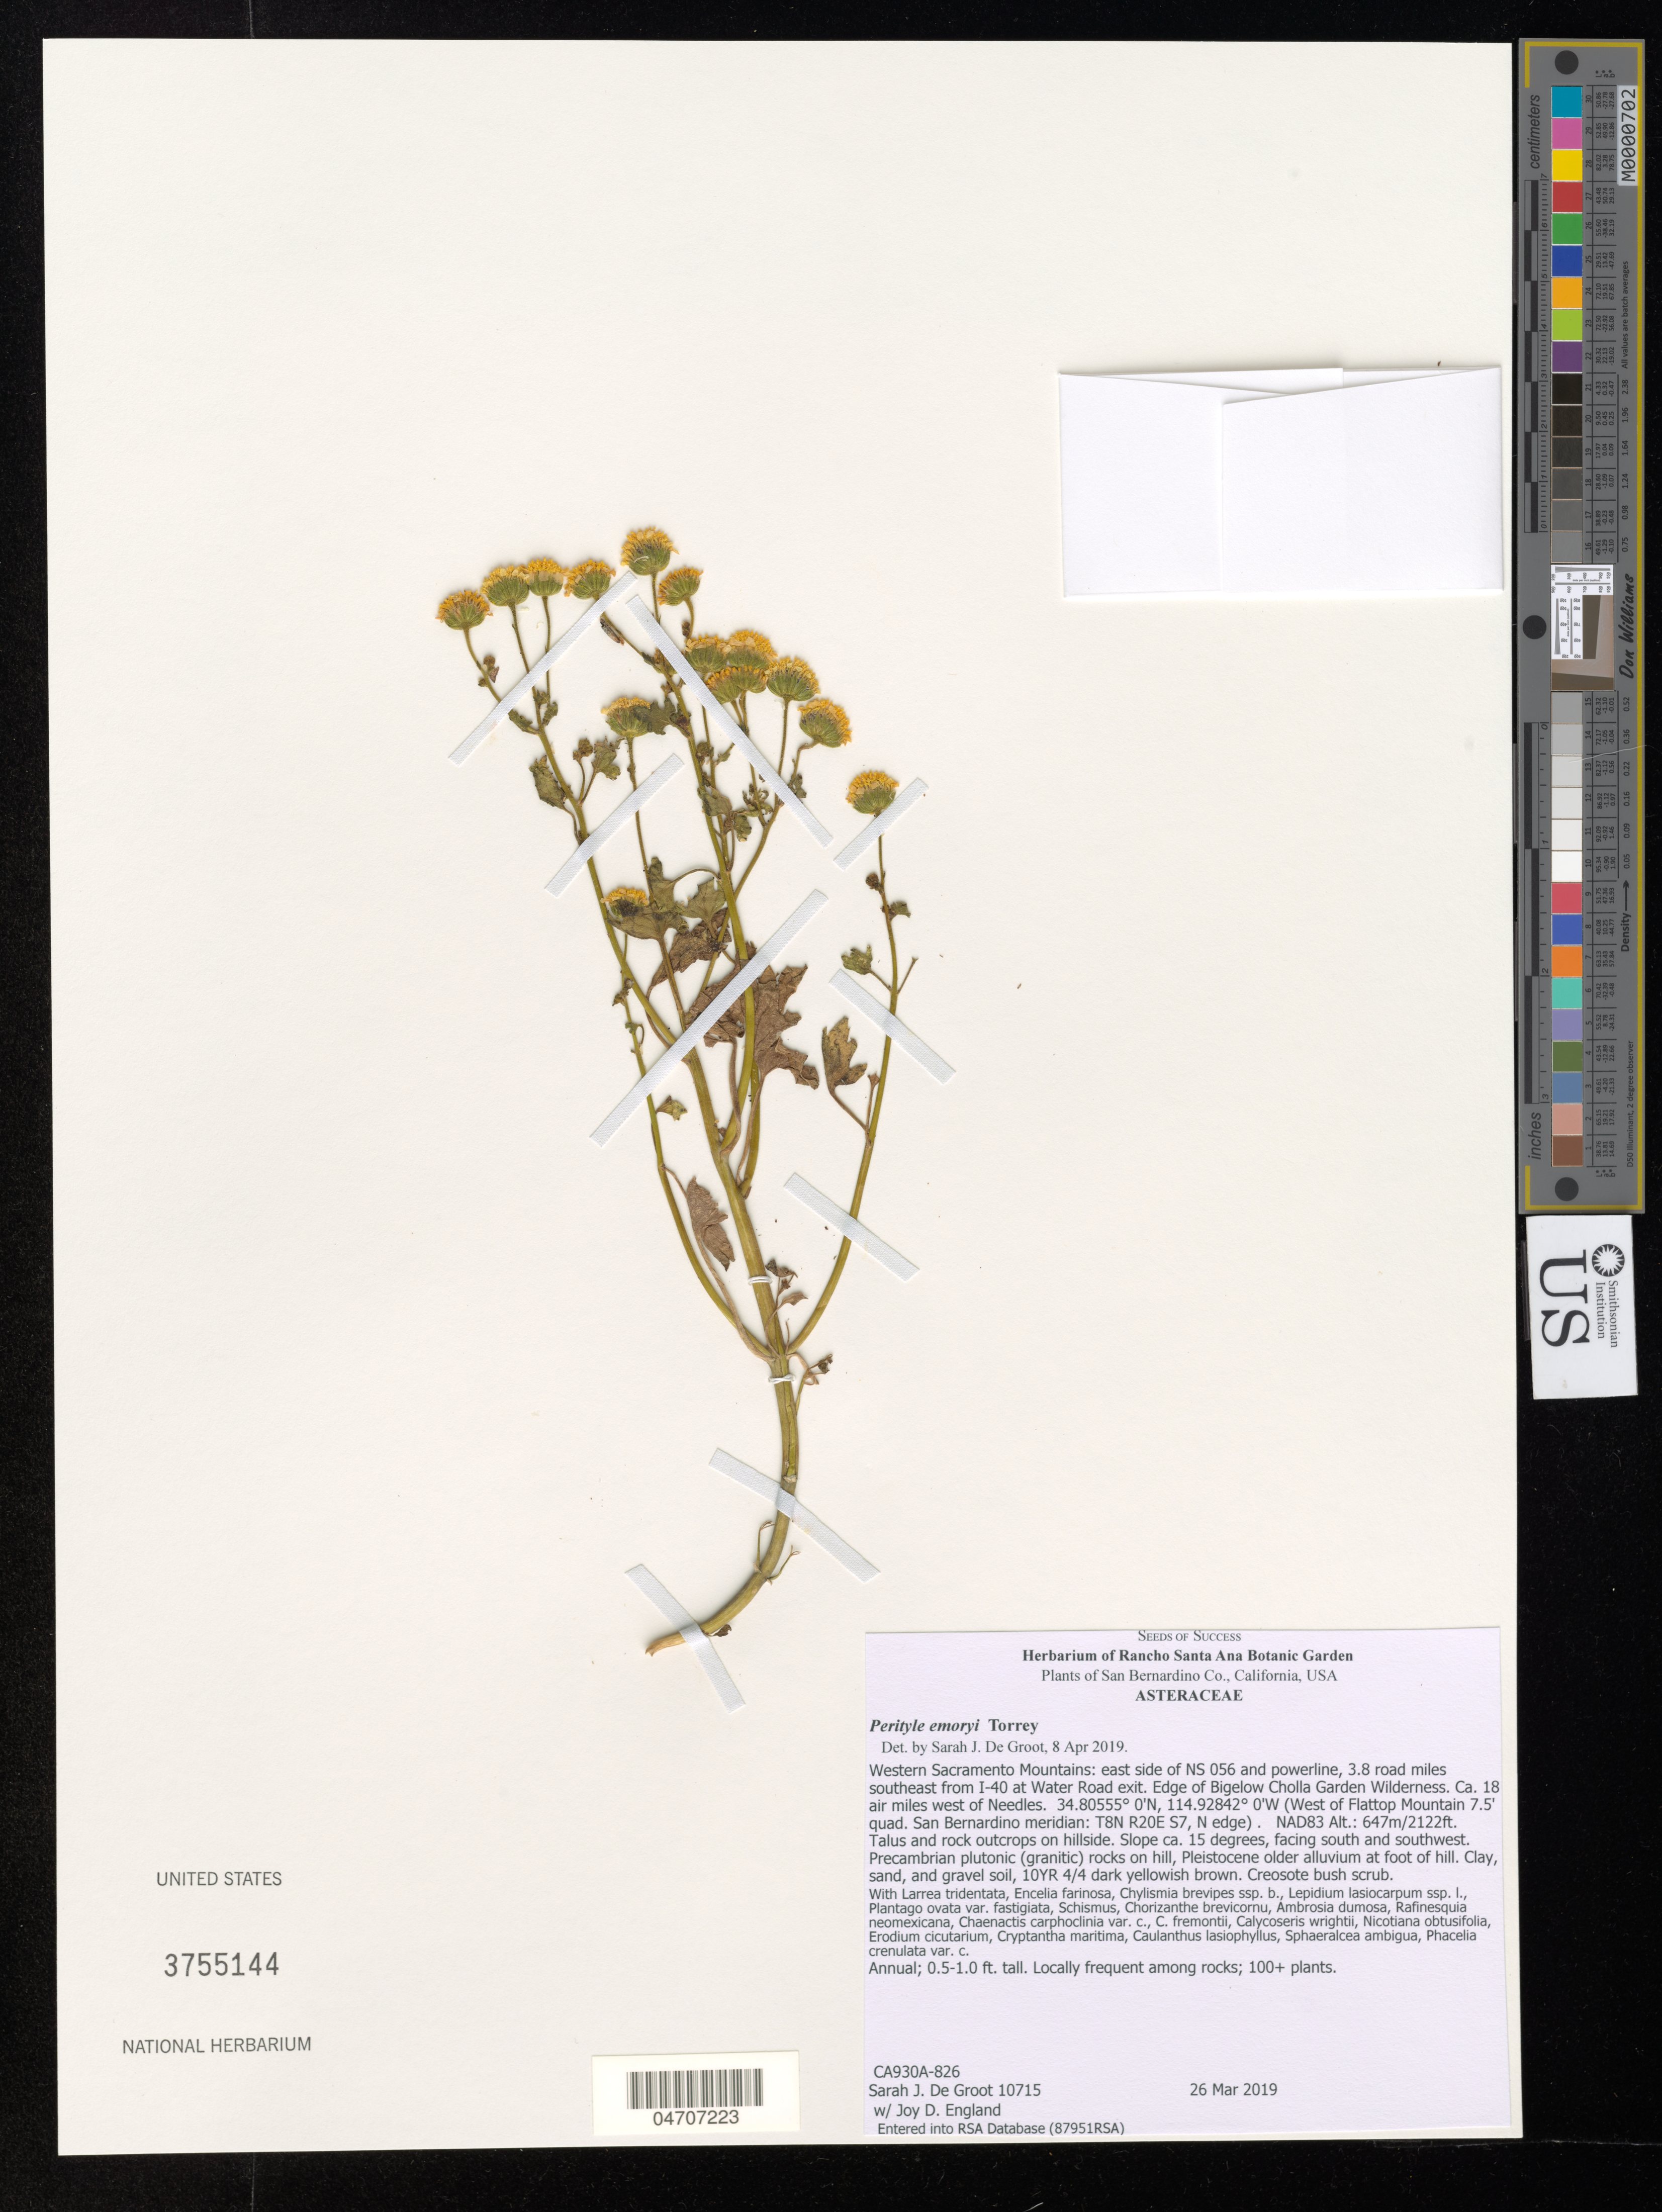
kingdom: Plantae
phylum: Tracheophyta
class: Magnoliopsida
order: Asterales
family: Asteraceae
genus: Perityle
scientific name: Perityle emoryi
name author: Torr. in Emory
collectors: S. De Groot & J. England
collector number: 10715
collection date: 2019-03-26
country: United States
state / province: California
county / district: San Bernardino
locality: San Bernardino Co. Western Sacramento Mountains: east side of NS 056 and powerline, 3.8 road miles southeast from I-40 at Water Road exit. Edge of Bigelow Cholla Garden Wilderness. Ca. 18 air miles west of Needles. (West of Flattop Mountain 7.5' quad. San Bernardino meridian: T8N R20E S7, N edge). NAD83.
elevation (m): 647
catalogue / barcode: US 3755144